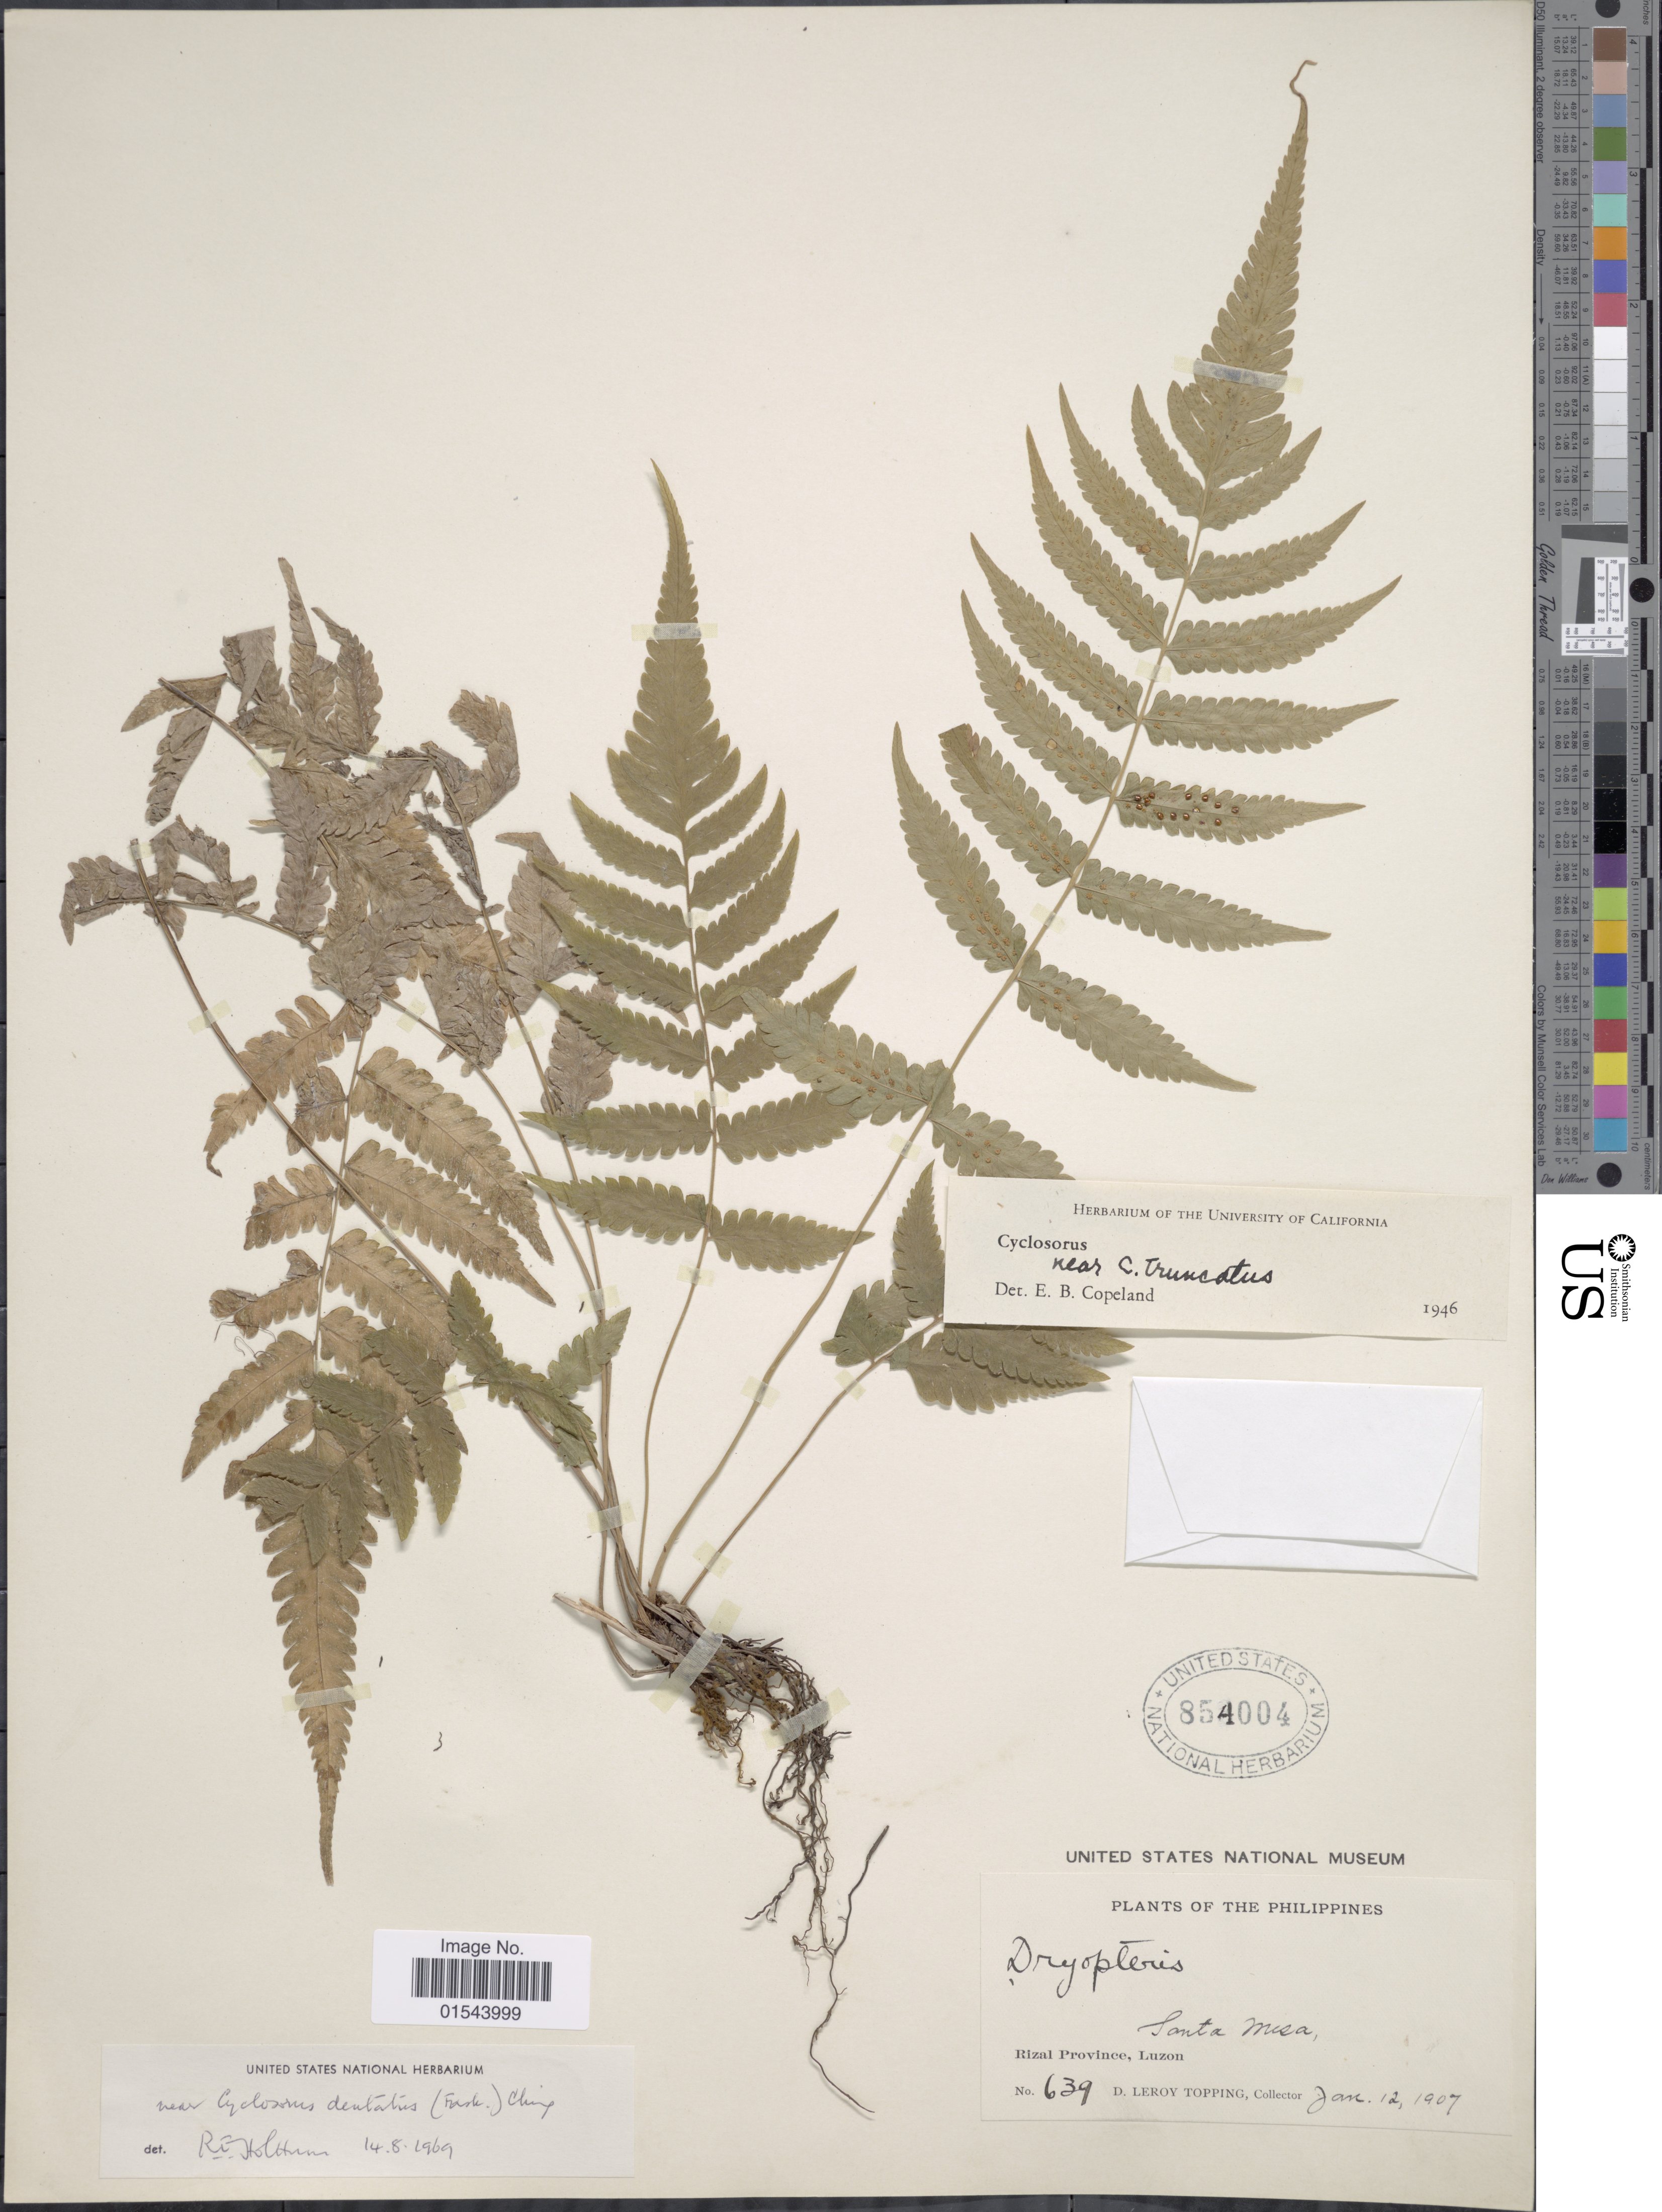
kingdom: Plantae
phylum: Tracheophyta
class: Polypodiopsida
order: Polypodiales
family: Thelypteridaceae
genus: Christella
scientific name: Christella dentata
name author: (Forssk.) Brownsey & Jermy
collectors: D. L. Topping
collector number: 639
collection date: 1907-01-12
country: Philippines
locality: Santa Musa, Rizal Province, Luzon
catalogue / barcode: US 854004